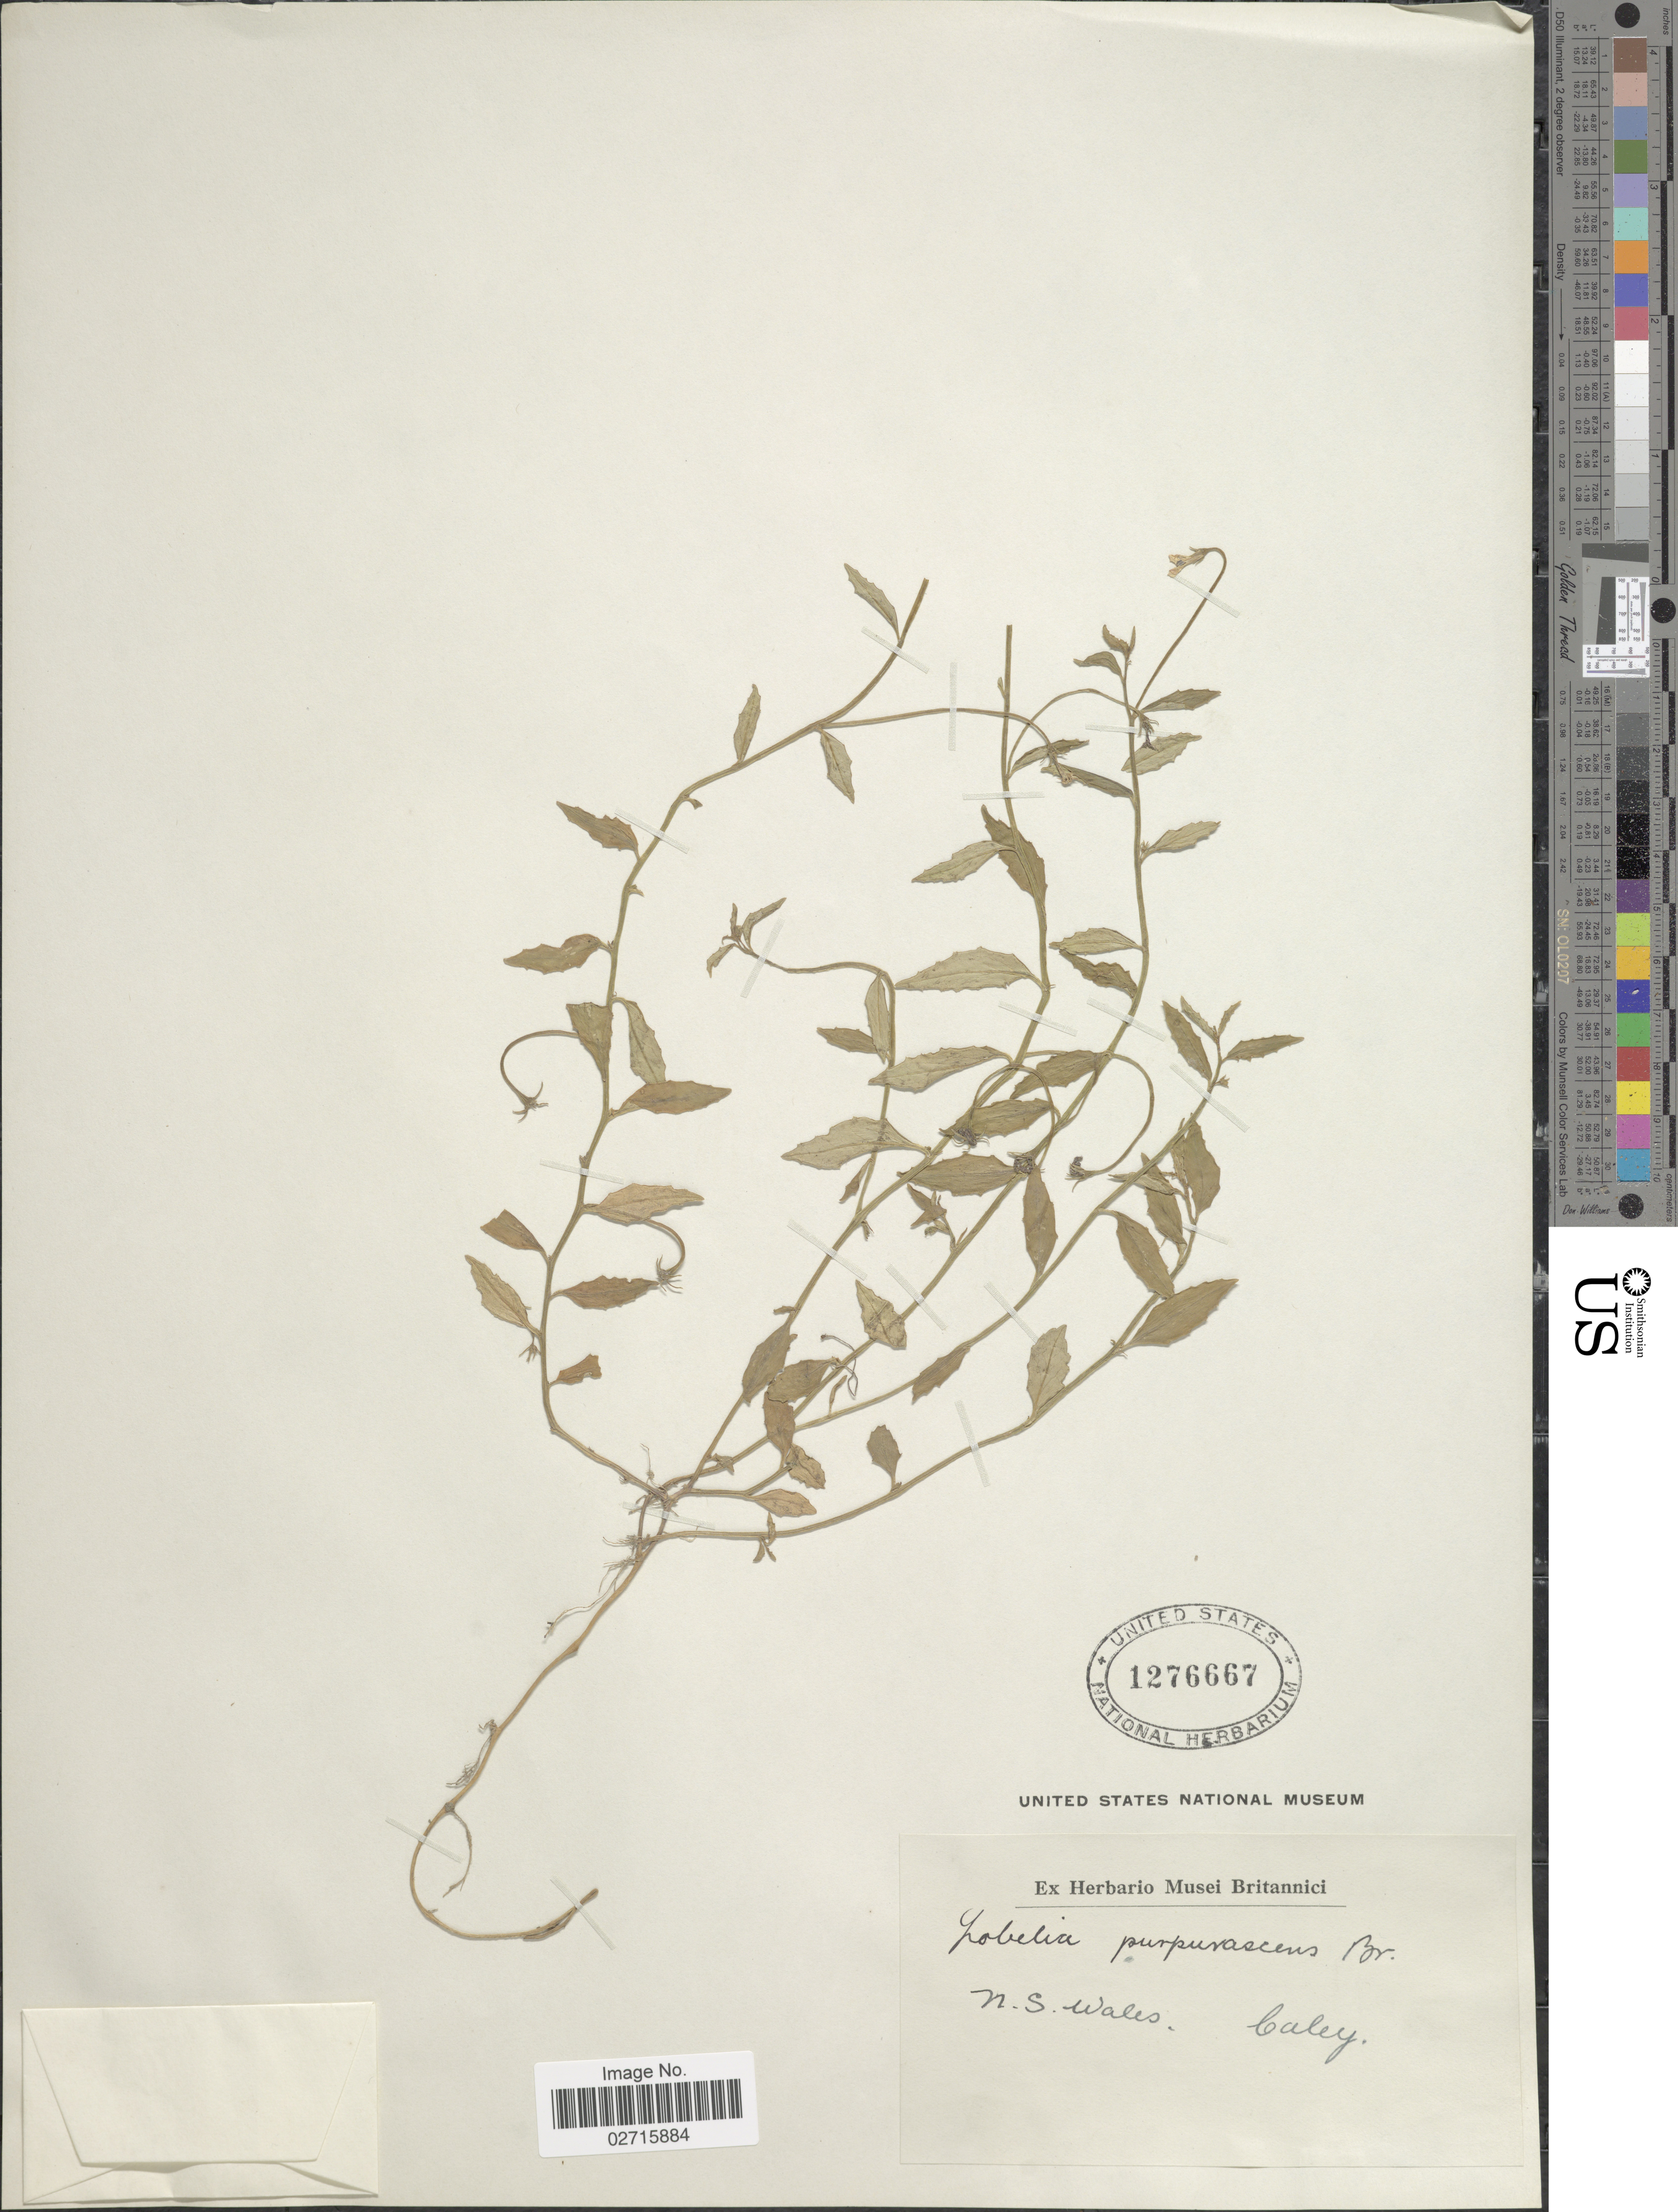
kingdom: Plantae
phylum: Tracheophyta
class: Magnoliopsida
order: Asterales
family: Campanulaceae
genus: Lobelia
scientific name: Lobelia purpurascens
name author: R. Br.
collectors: -. Caley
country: Australia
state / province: New South Wales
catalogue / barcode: US 1276667